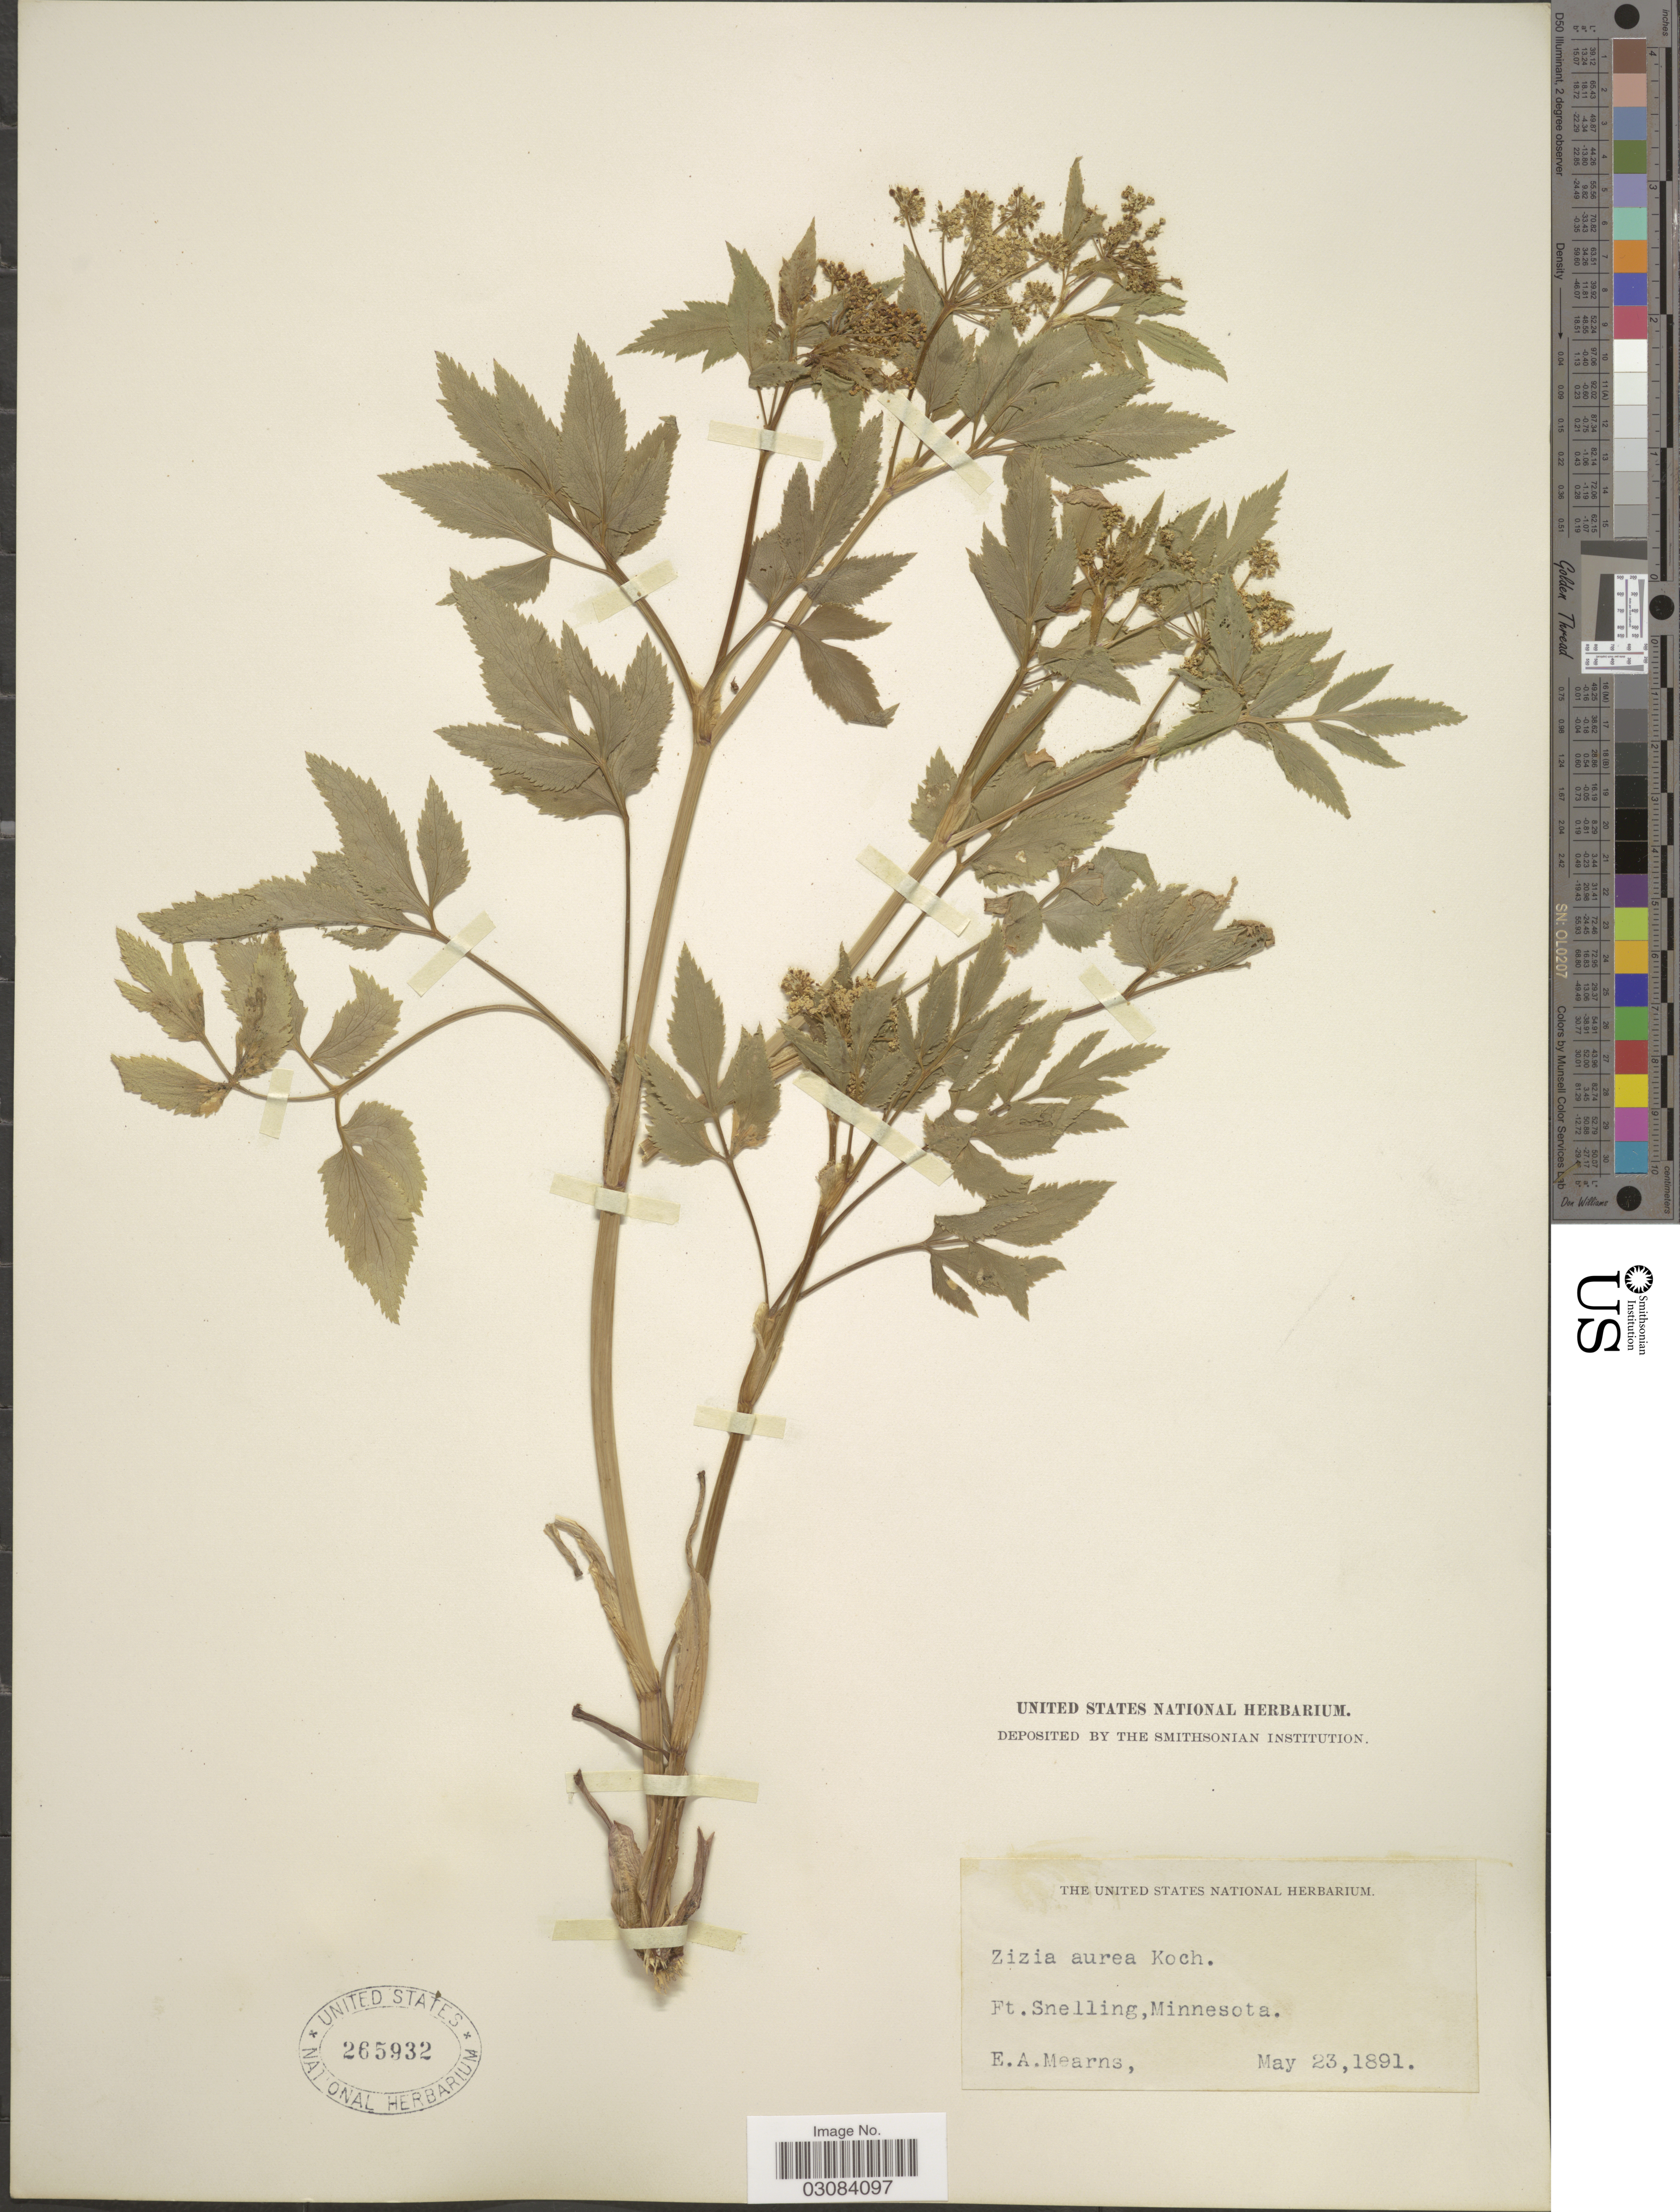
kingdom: Plantae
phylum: Tracheophyta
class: Magnoliopsida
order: Apiales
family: Apiaceae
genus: Zizia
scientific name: Zizia aurea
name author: (L.) Koch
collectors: E. A. Mearns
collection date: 1891-05-23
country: United States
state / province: Minnesota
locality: Ft. Snelling.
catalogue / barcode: US 265932